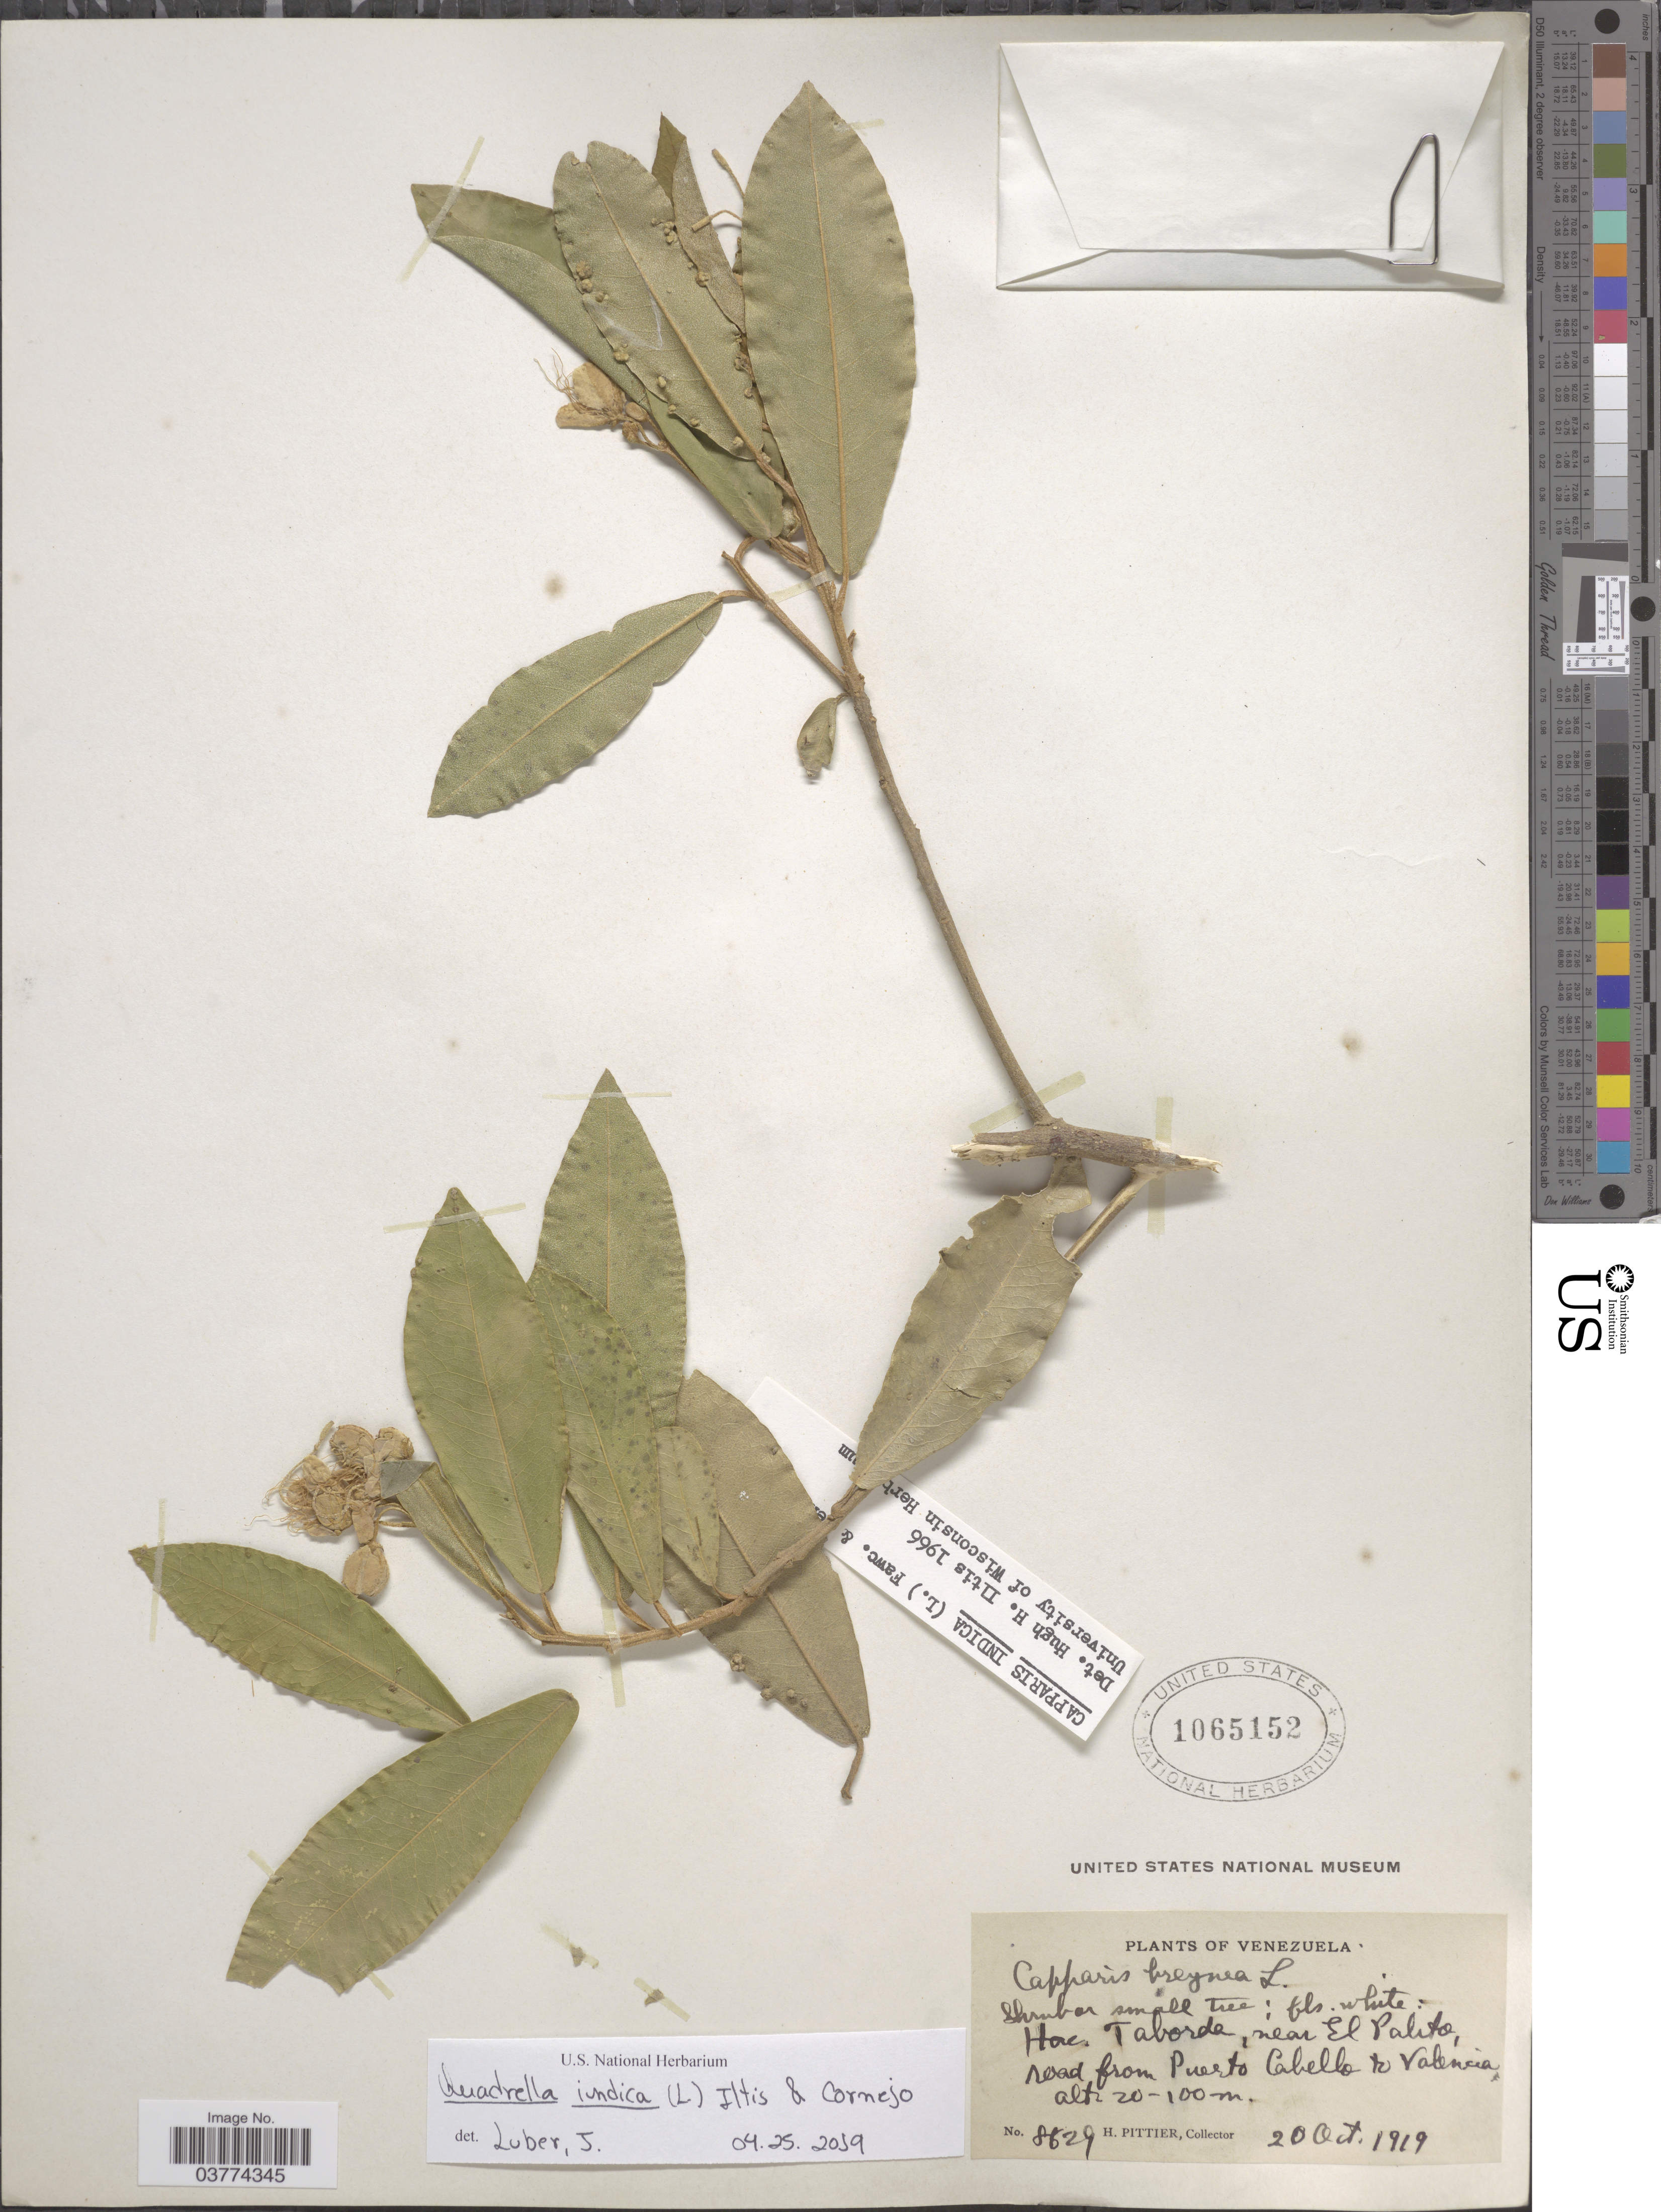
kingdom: Plantae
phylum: Tracheophyta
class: Magnoliopsida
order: Brassicales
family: Capparaceae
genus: Quadrella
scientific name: Quadrella indica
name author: (L.) Iltis & Cornejo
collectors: H. F. Pittier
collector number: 8629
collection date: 1919-10-20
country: Venezuela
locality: Hac. Taborda, near El Palito, road from Puerto Cabello to Valencia.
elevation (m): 20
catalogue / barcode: US 1065152